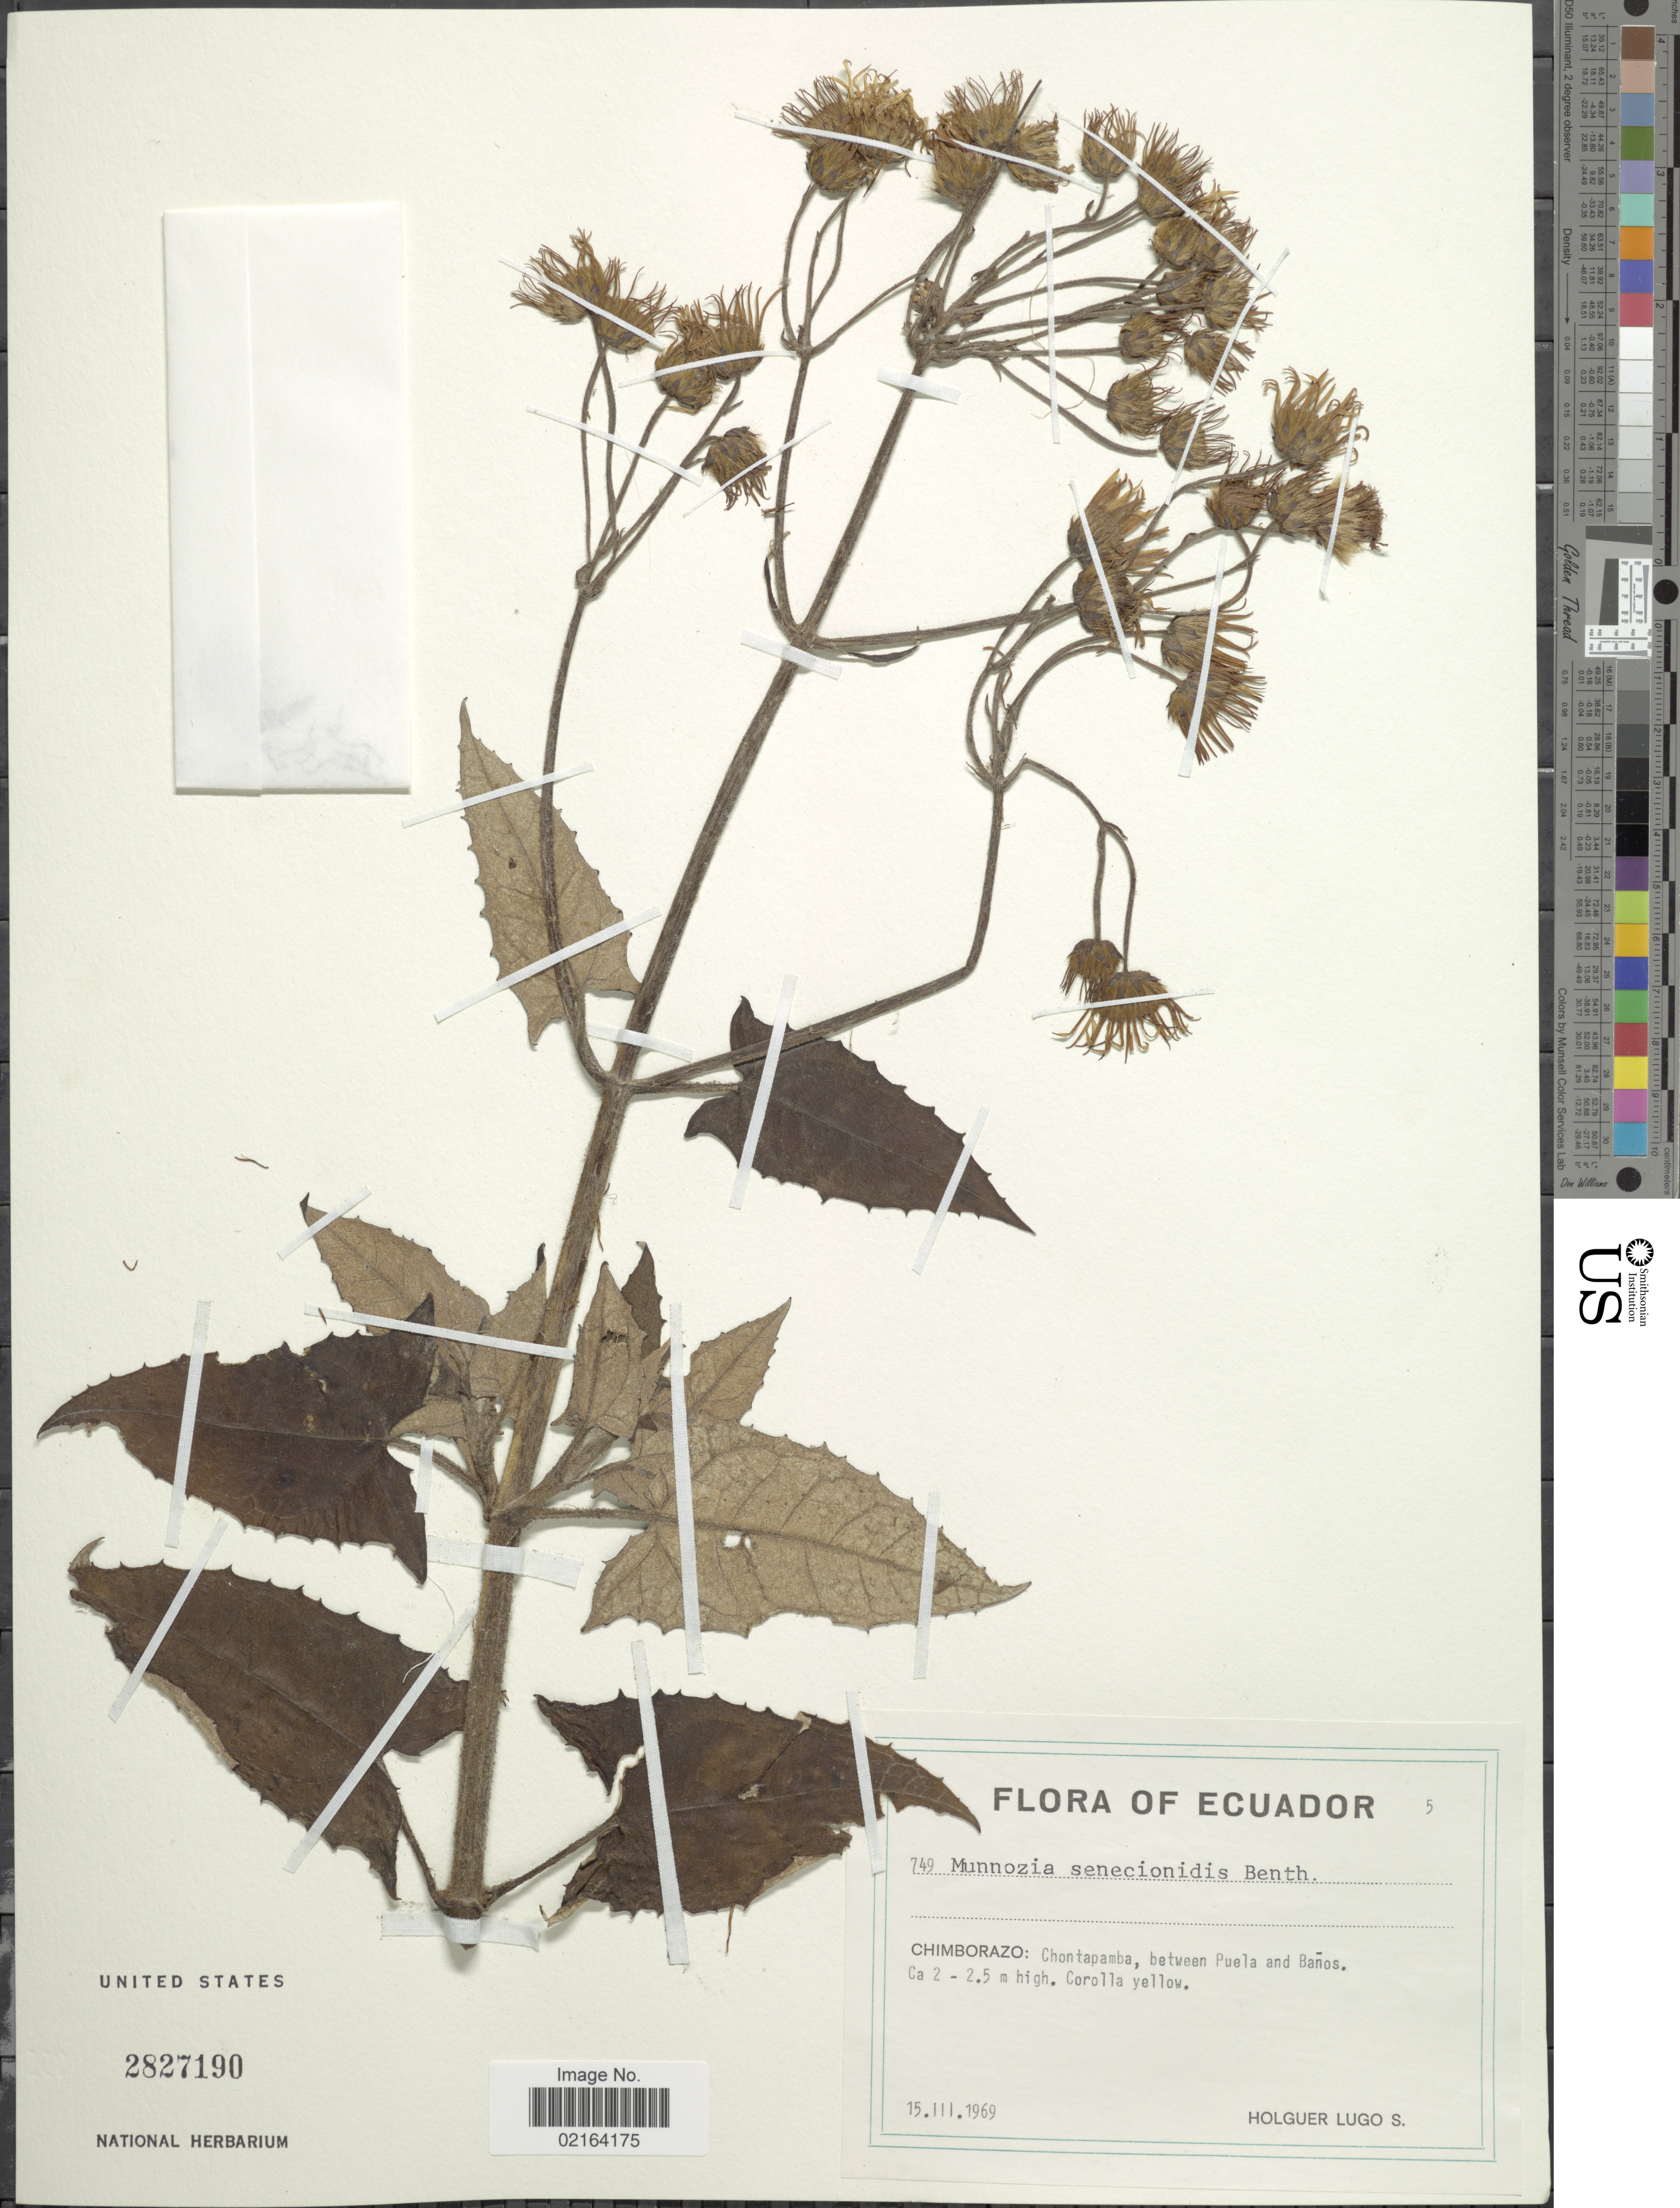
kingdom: Plantae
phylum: Tracheophyta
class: Magnoliopsida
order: Asterales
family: Asteraceae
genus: Munnozia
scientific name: Munnozia senecionidis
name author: Benth.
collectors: H. Lugo S.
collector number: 749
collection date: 1969-03-15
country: Ecuador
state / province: Chimborazo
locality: Chimborazo: Chontapamba, between Puela and Banos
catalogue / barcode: US 2827190